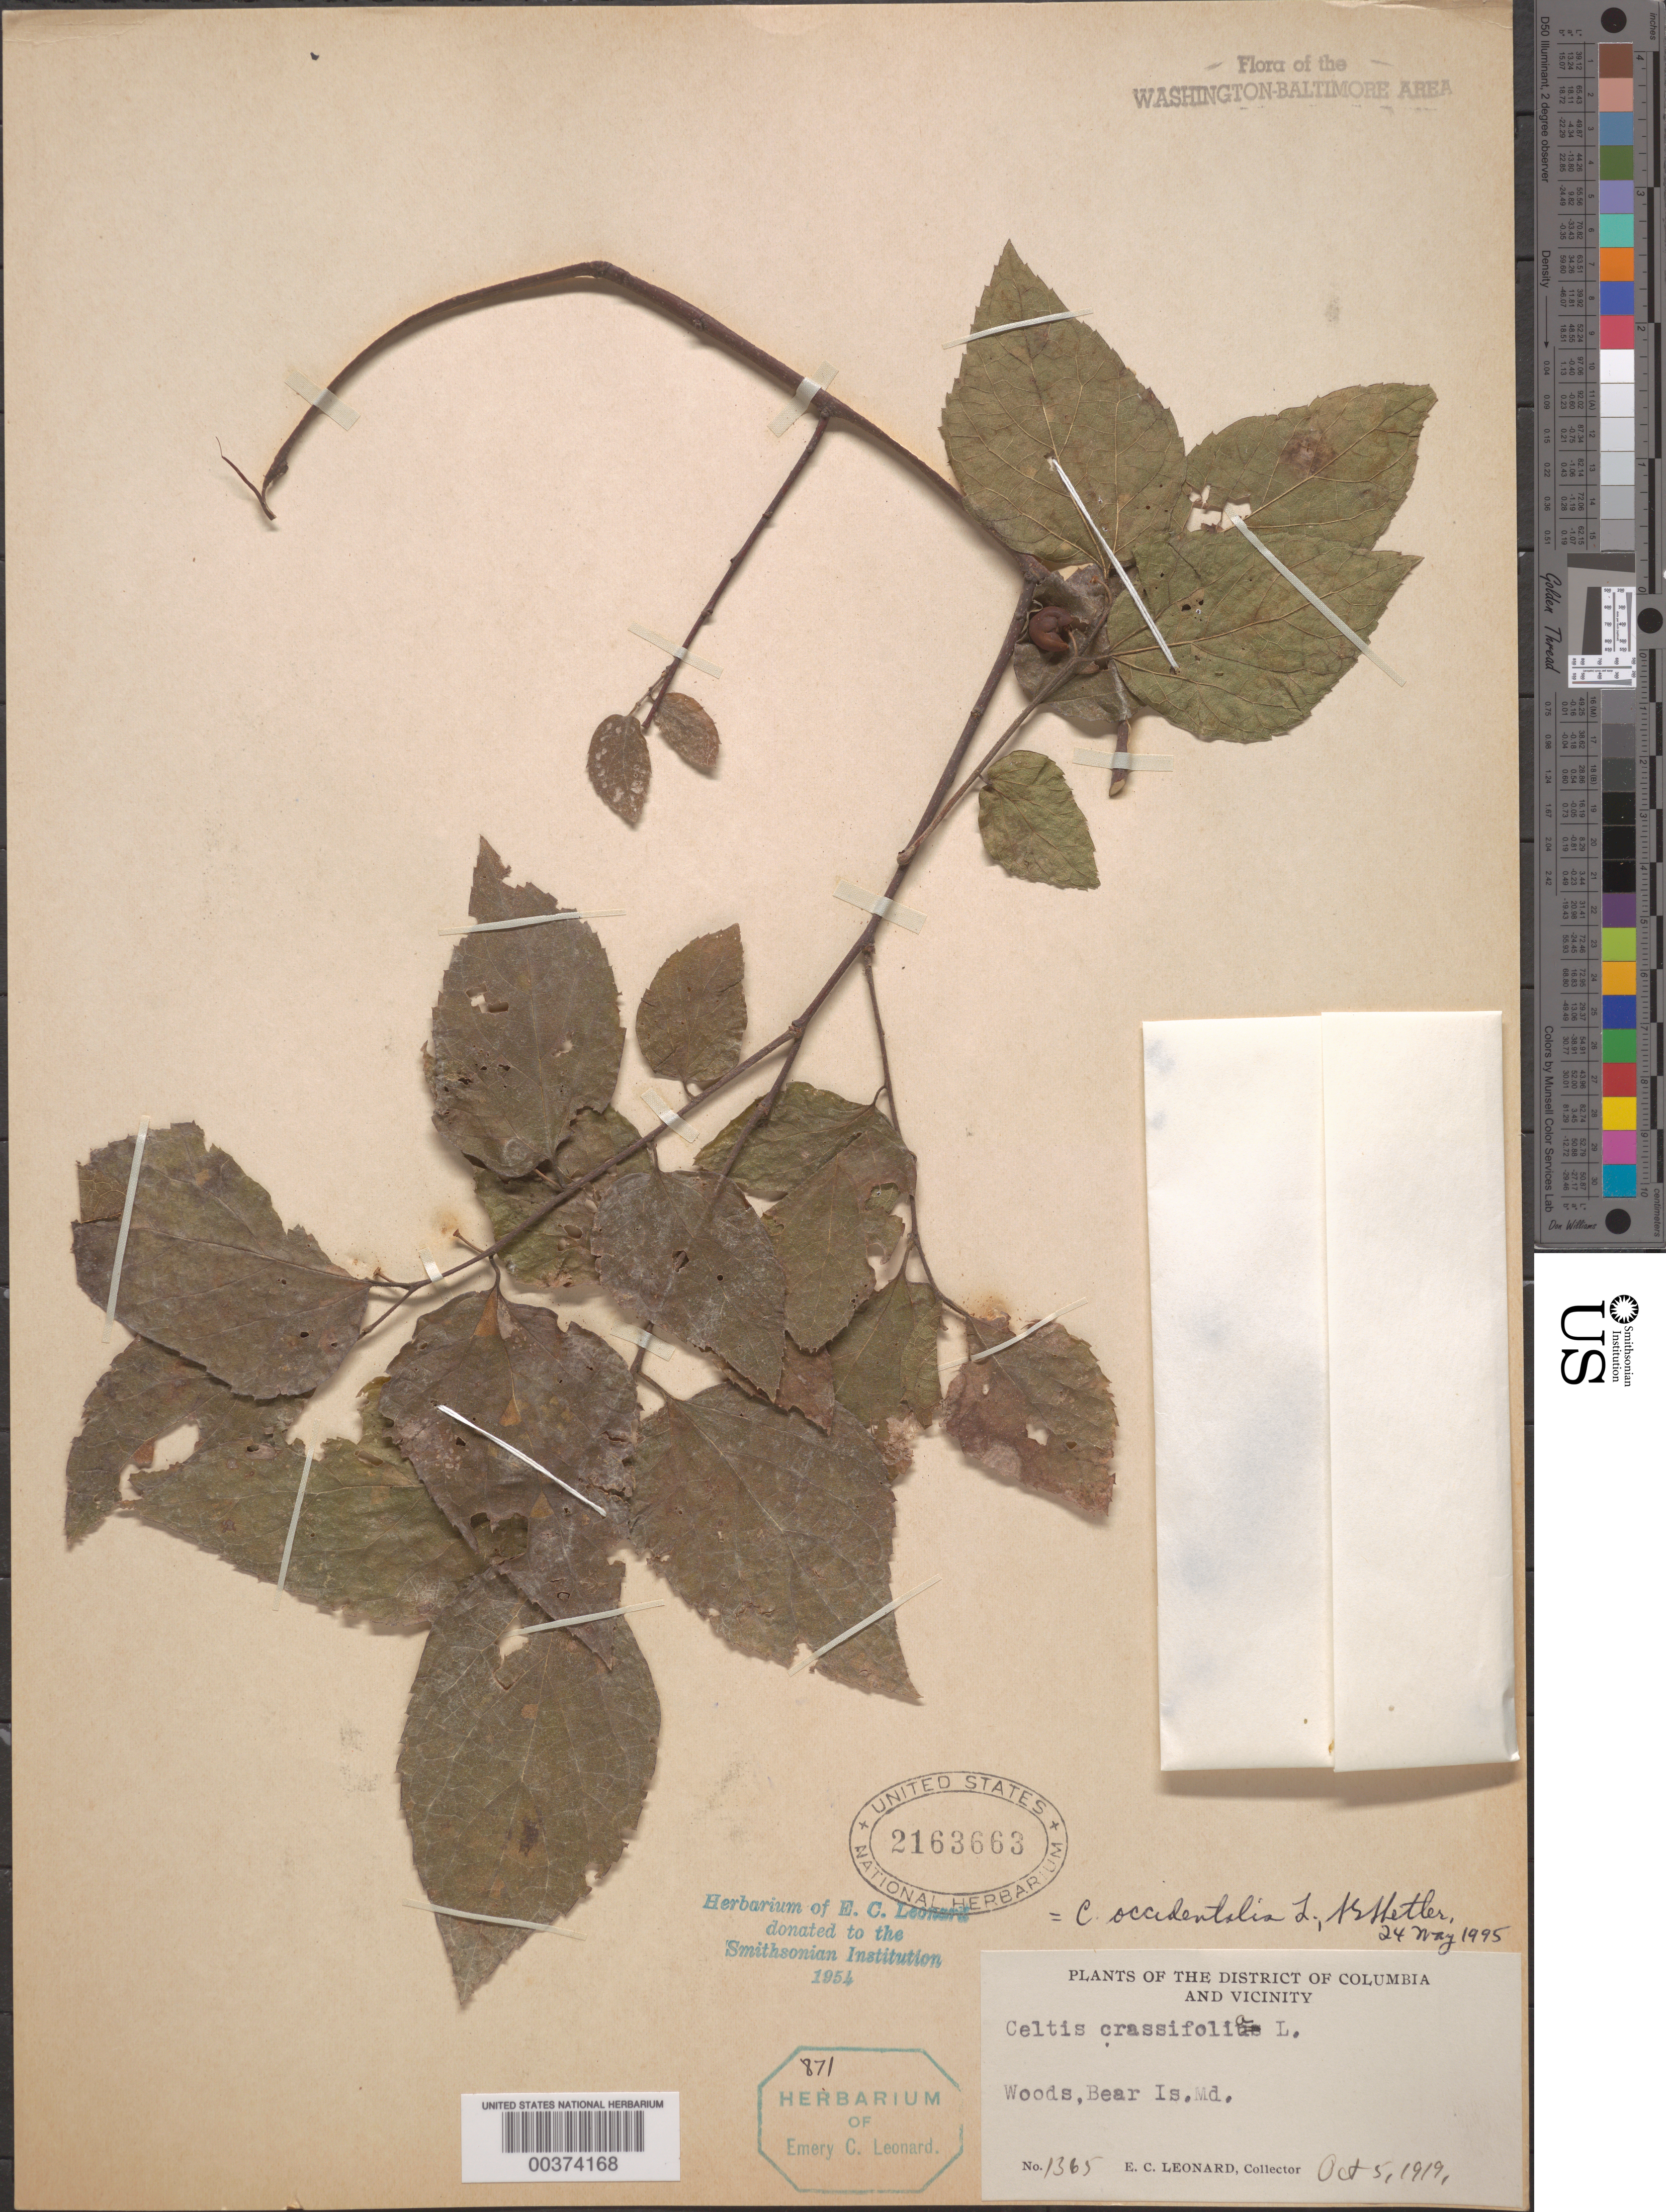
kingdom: Plantae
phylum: Tracheophyta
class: Magnoliopsida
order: Rosales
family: Cannabaceae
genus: Celtis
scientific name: Celtis occidentalis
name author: L.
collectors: E. C. Leonard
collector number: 1365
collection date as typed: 05 Oct 1919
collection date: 1919-10-05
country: United States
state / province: Maryland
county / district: Montgomery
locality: Bear Island C. & O. Canal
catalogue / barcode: US 2163663